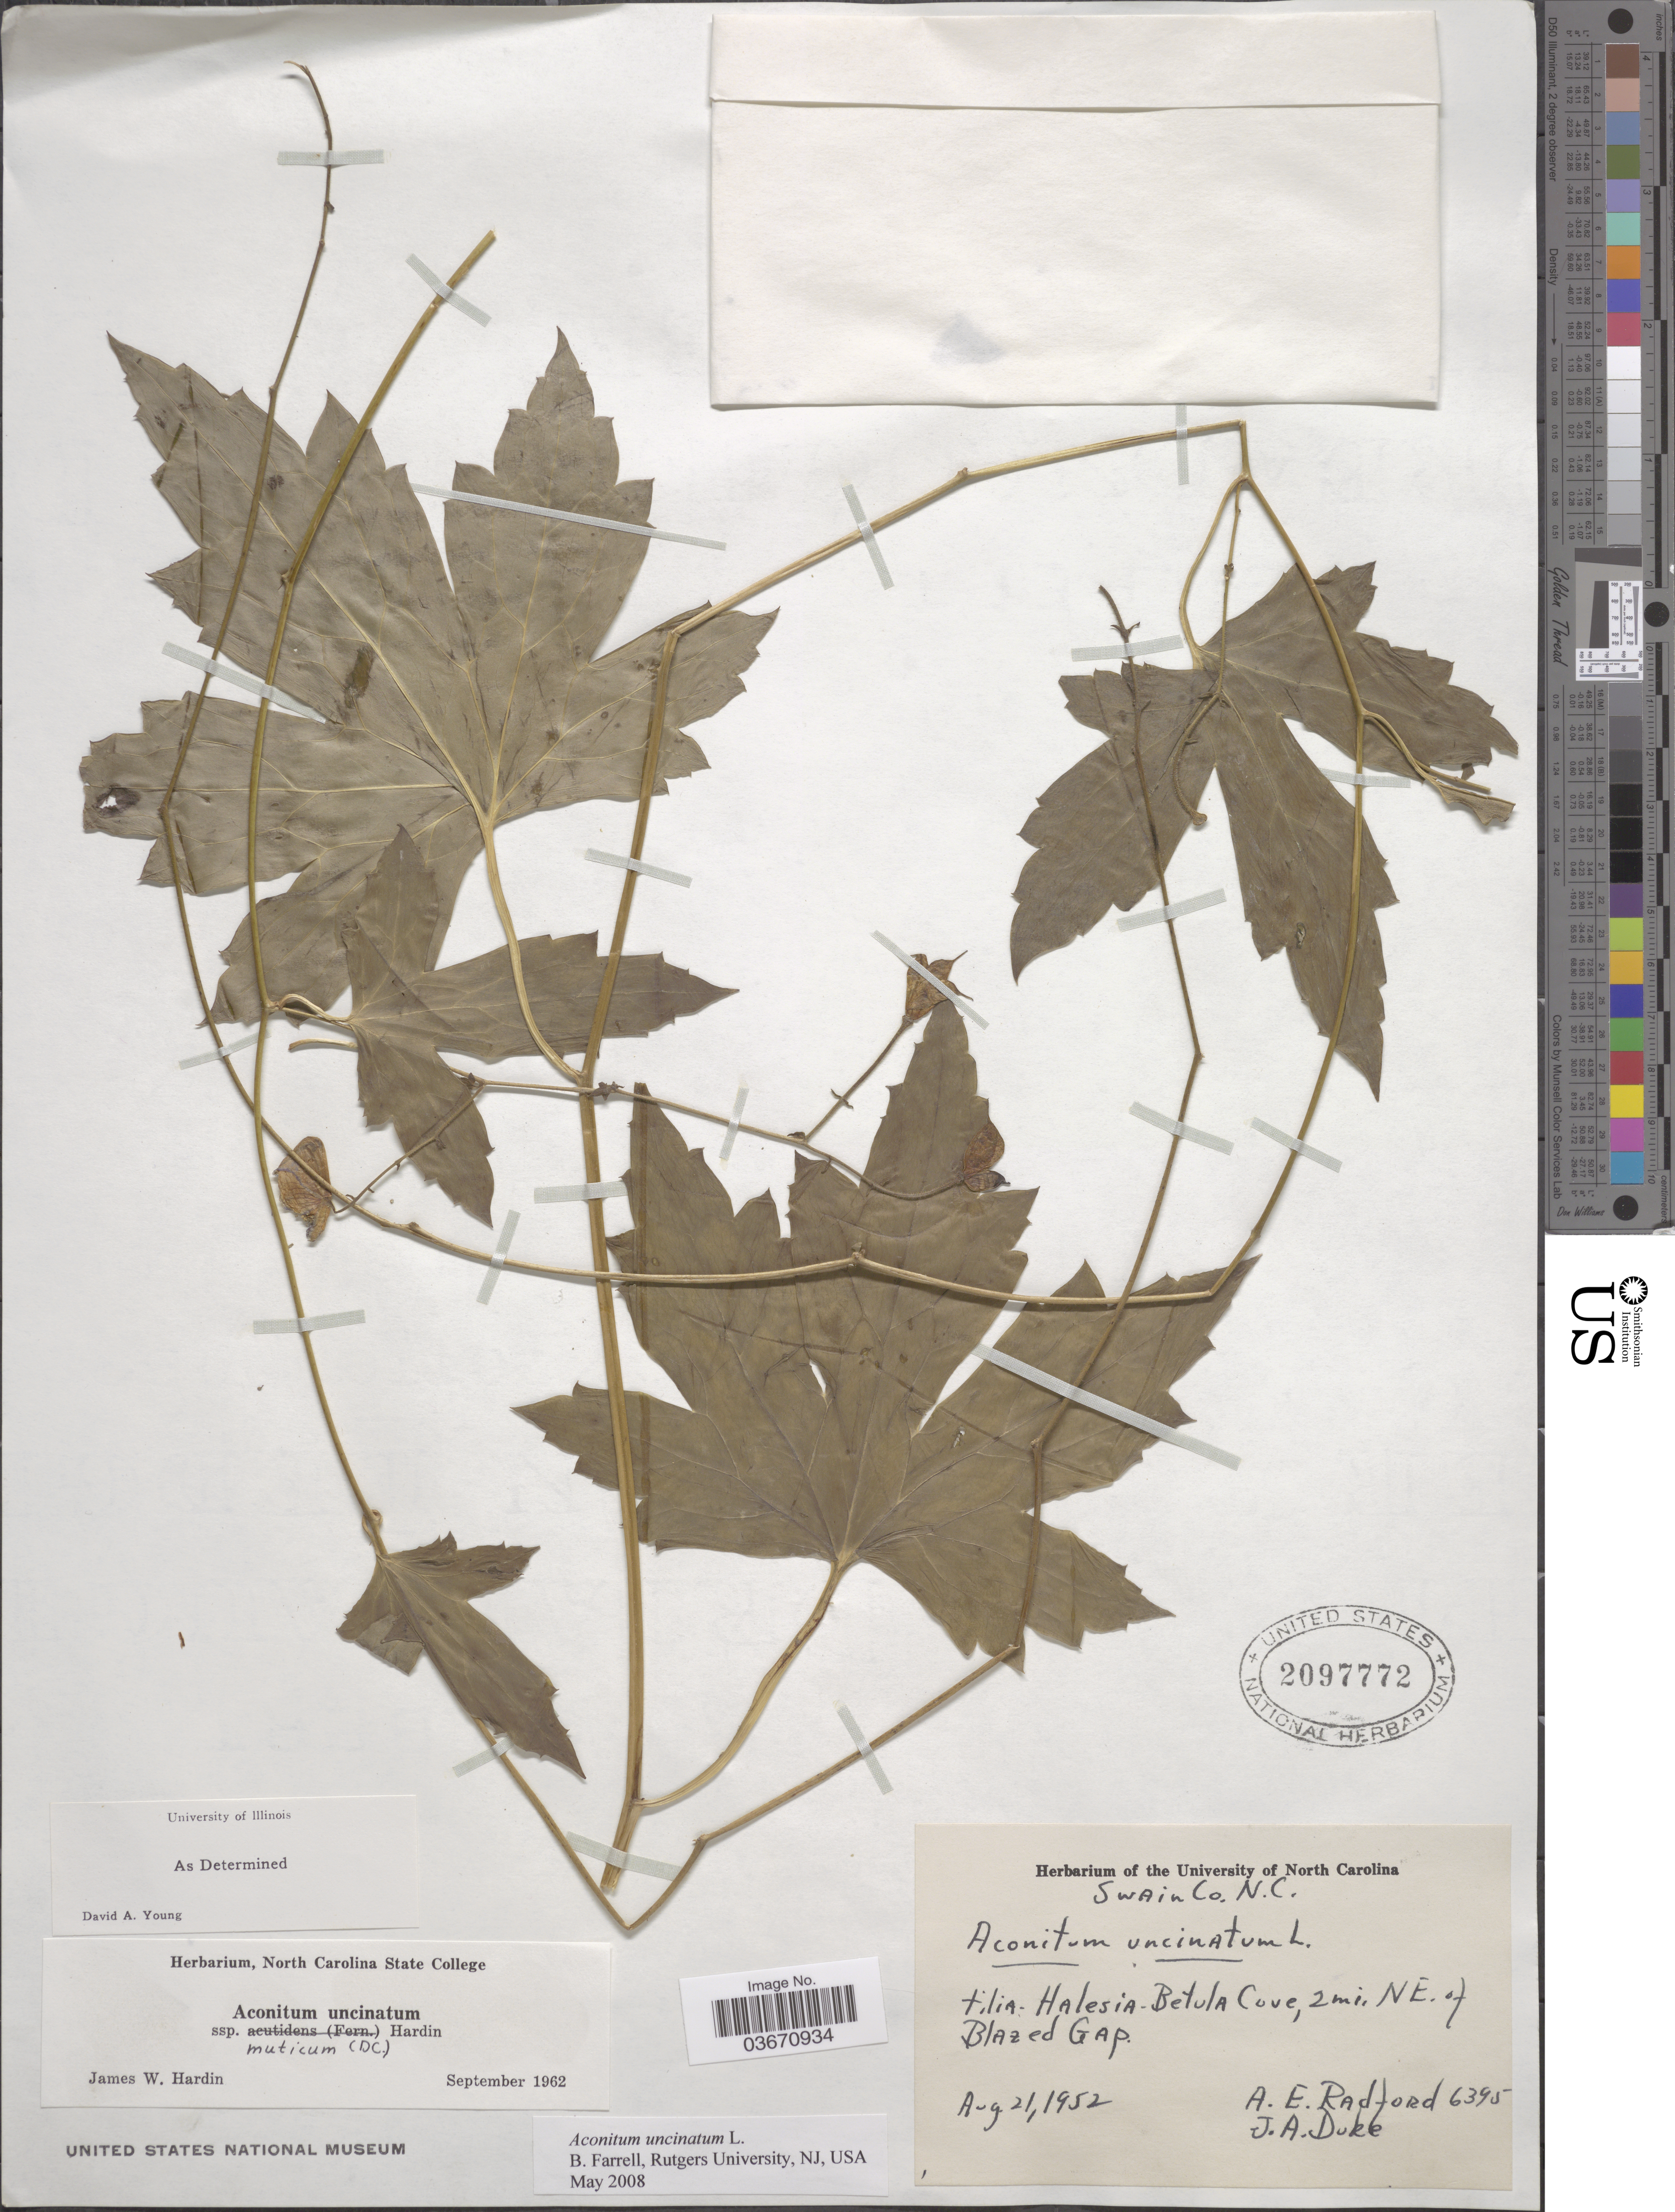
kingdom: Plantae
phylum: Tracheophyta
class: Magnoliopsida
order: Ranunculales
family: Ranunculaceae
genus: Aconitum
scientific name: Aconitum uncinatum subsp. muticum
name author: (DC.) Hardin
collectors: A. E. Radford & J. A. Duke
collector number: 6395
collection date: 1952-08-21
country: United States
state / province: North Carolina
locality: Swain Co. Betula Cove, 2 mi. NE. of Blazed Gap.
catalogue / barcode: US 2097772